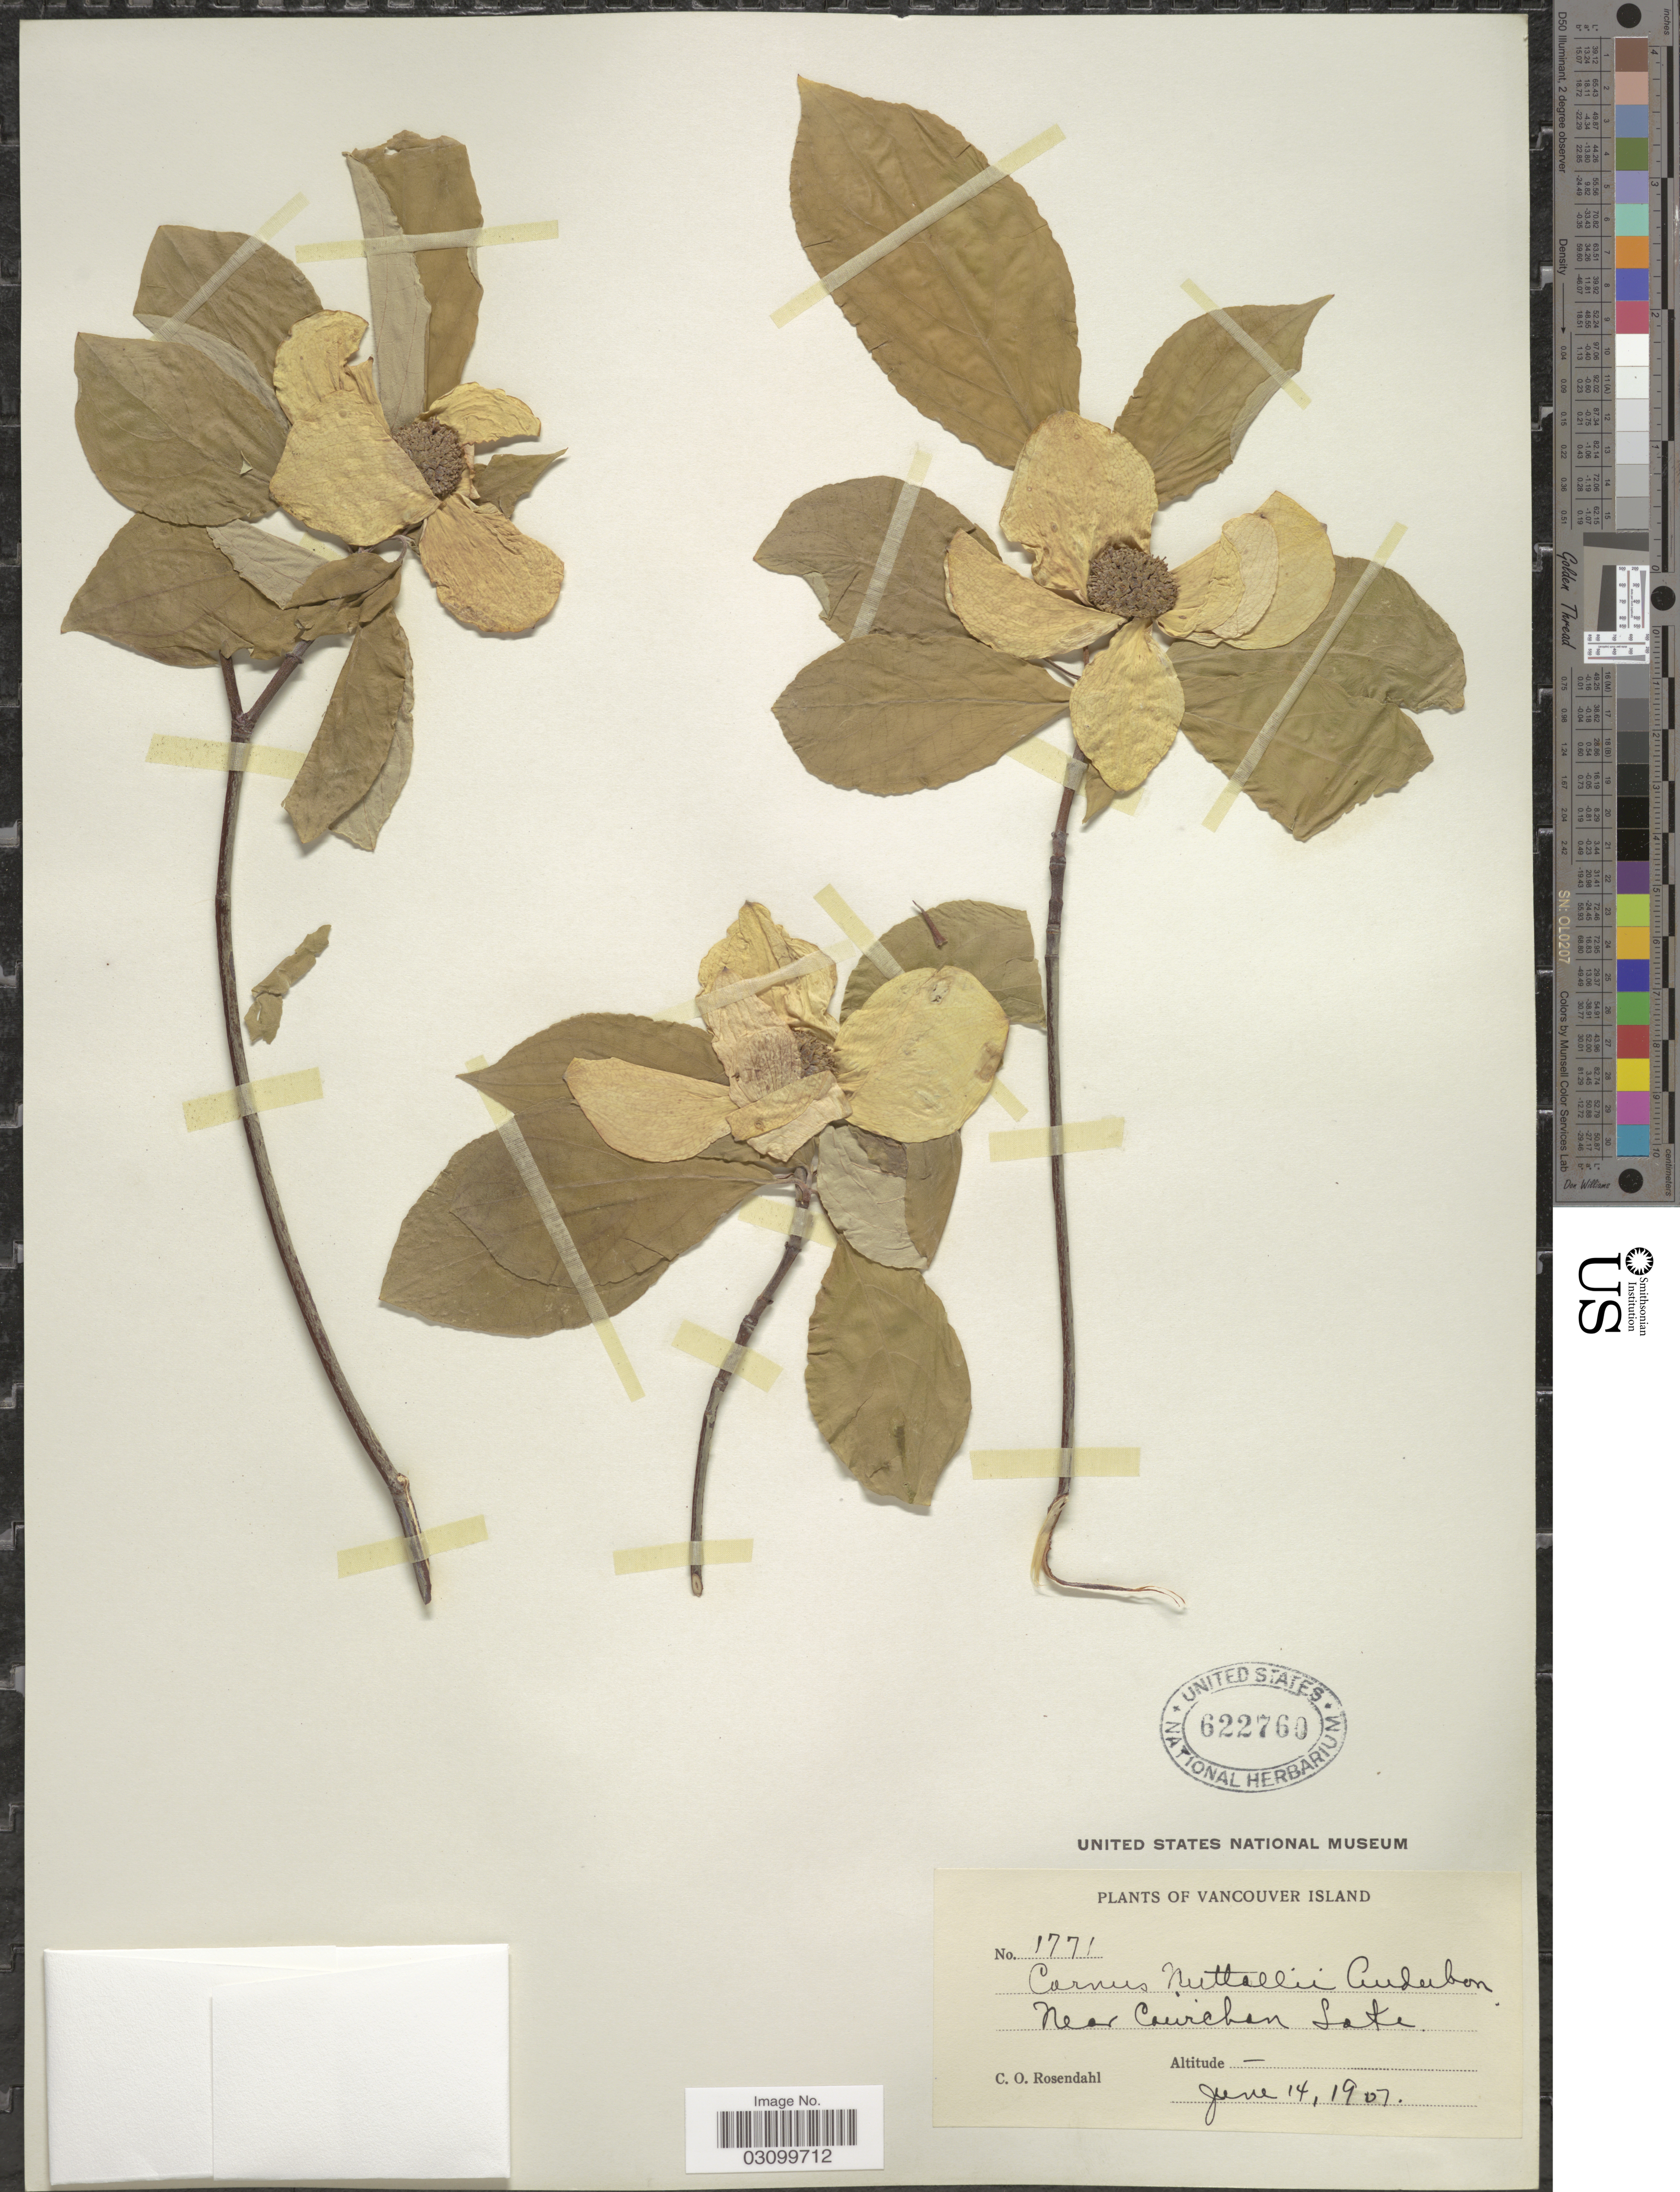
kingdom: Plantae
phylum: Tracheophyta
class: Magnoliopsida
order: Cornales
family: Cornaceae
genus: Cornus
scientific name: Cornus nuttallii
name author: Audubon ex Torr. & A. Gray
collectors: C. O. Rosendahl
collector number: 1771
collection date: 1907-06-14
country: Canada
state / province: British Columbia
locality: Vancouver Island. Near Cowichan Lake.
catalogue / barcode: US 622760